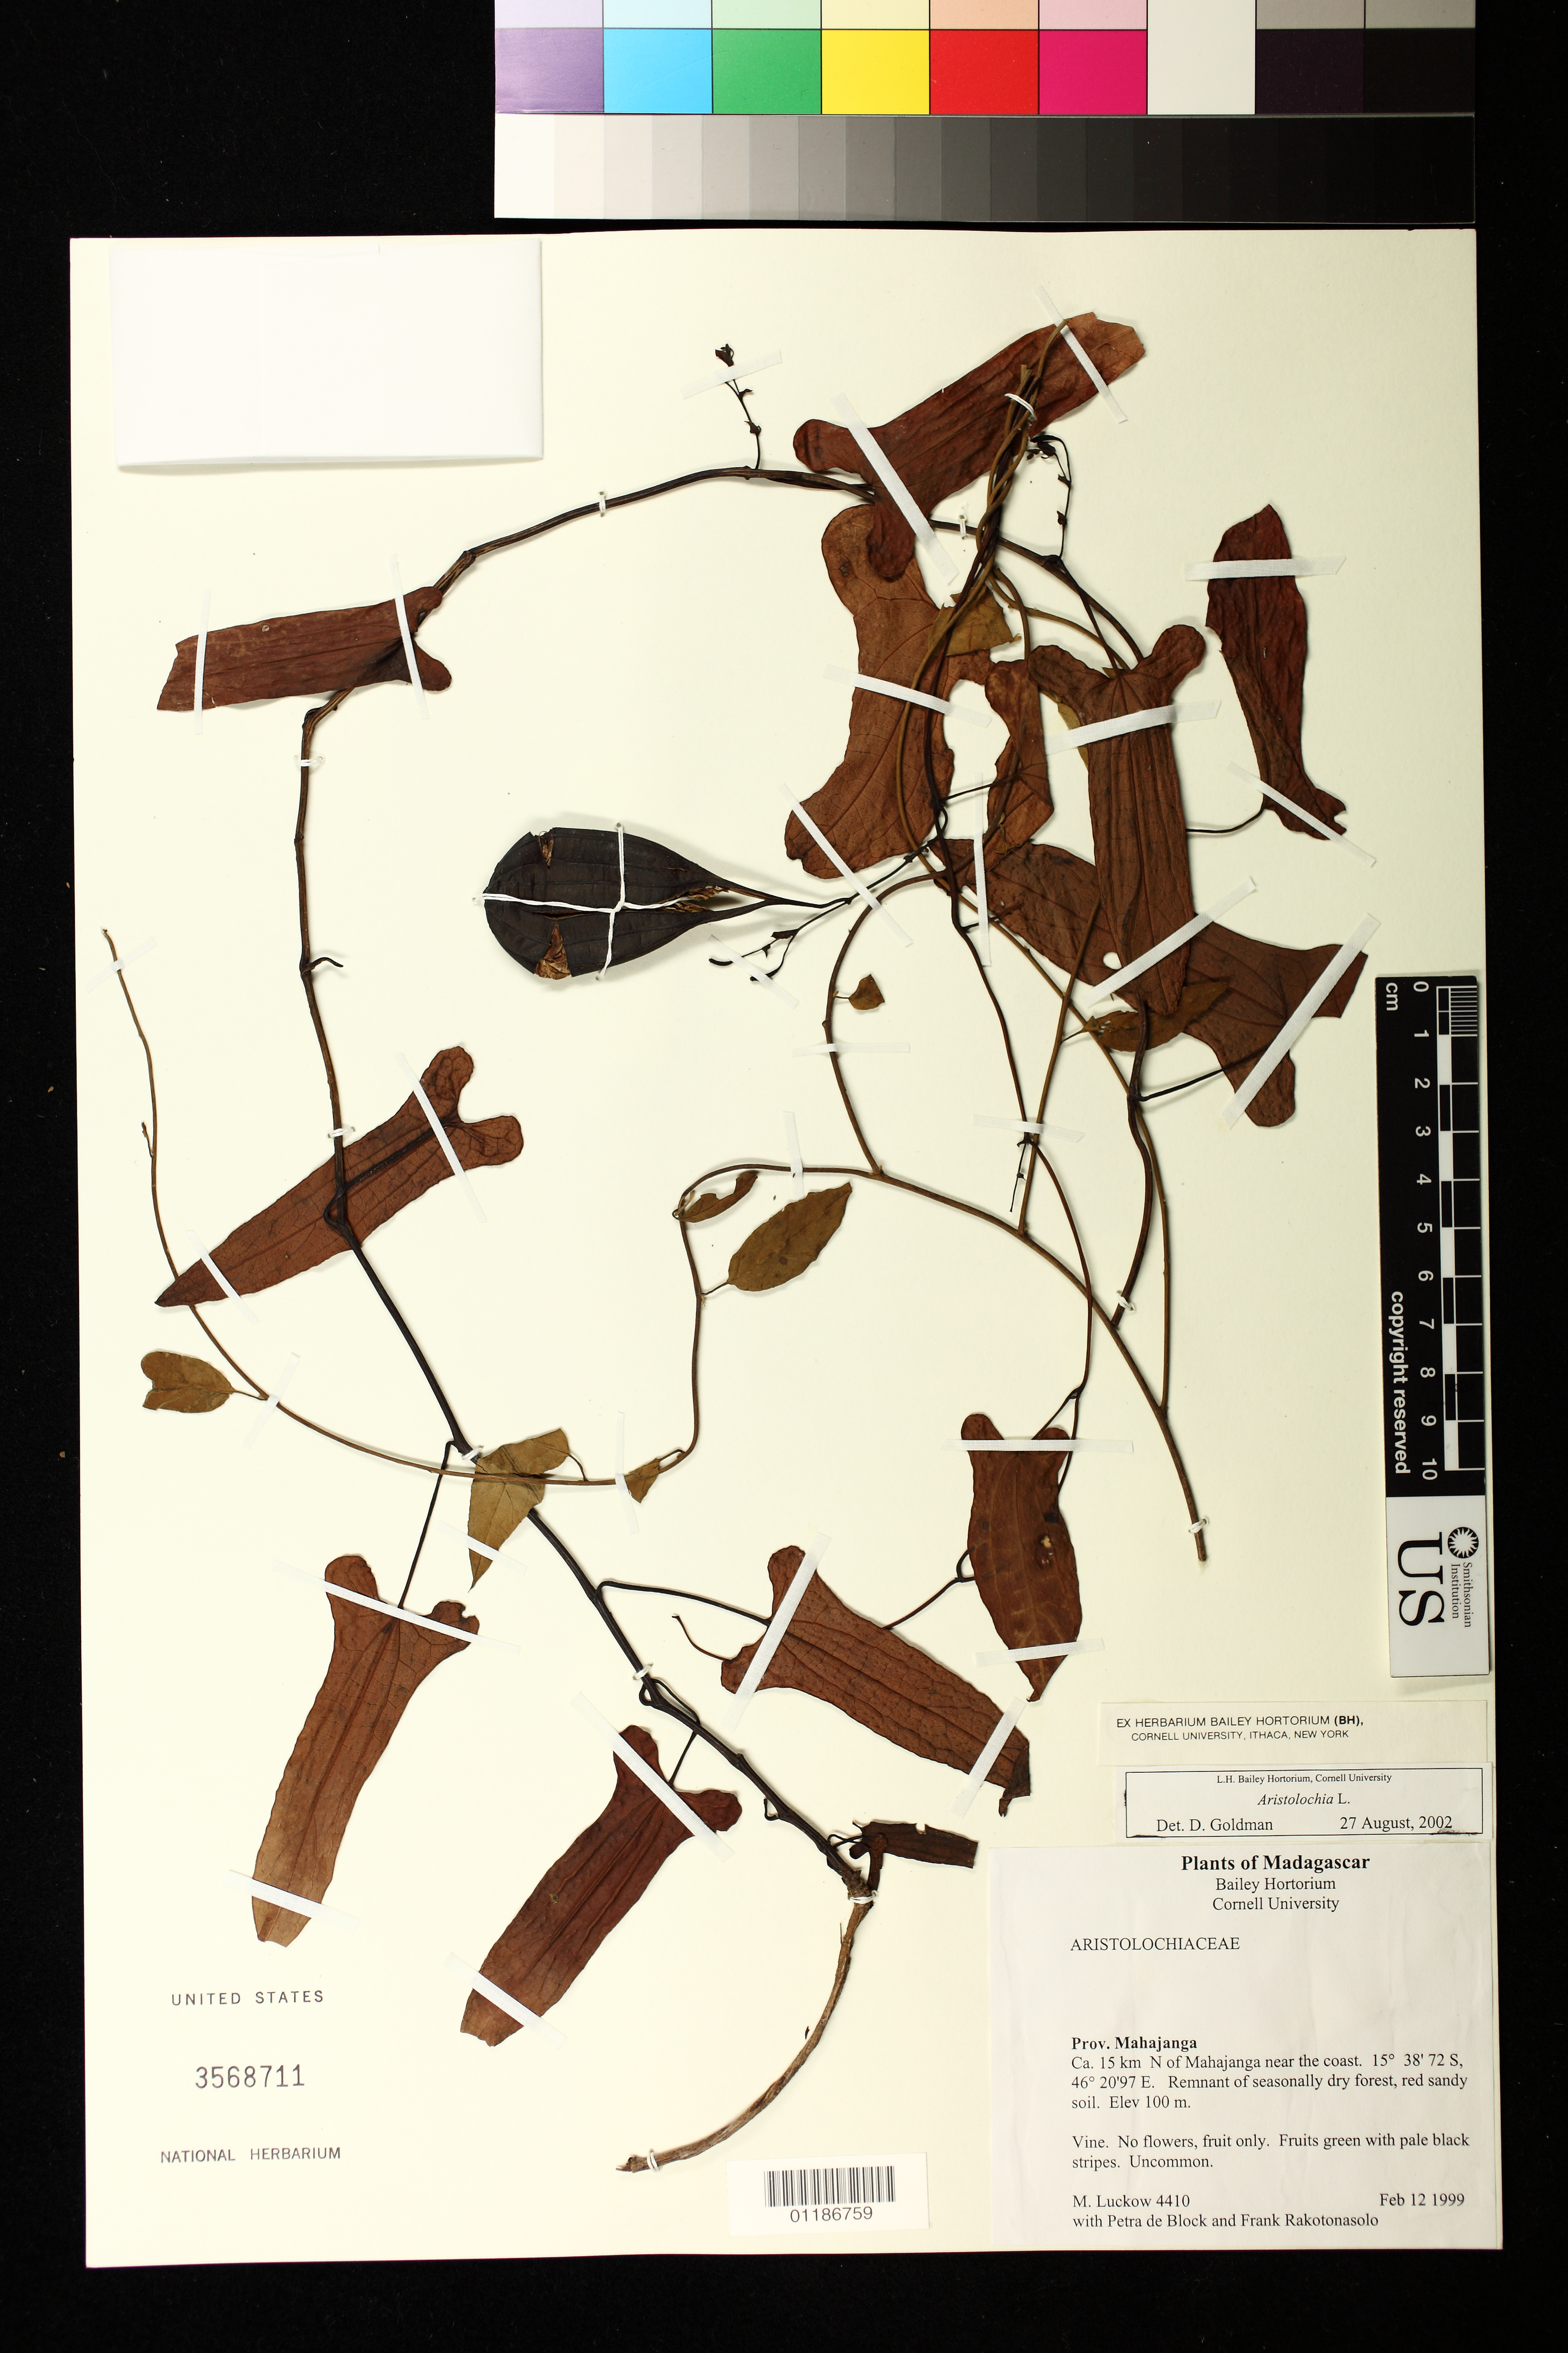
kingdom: Plantae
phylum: Tracheophyta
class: Magnoliopsida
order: Piperales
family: Aristolochiaceae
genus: Aristolochia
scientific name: Aristolochia sp.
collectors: M. A. Luckow, P. De Block & F. Rakotonasolo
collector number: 4410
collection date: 1999-02-12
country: Madagascar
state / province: Boeny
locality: Ca. 15 km N of Mahajanga near the coast, seasonally dry forest, red sandy soil.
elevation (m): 100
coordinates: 15 38 72 S, 46 20 97 E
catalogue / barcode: US 3568711